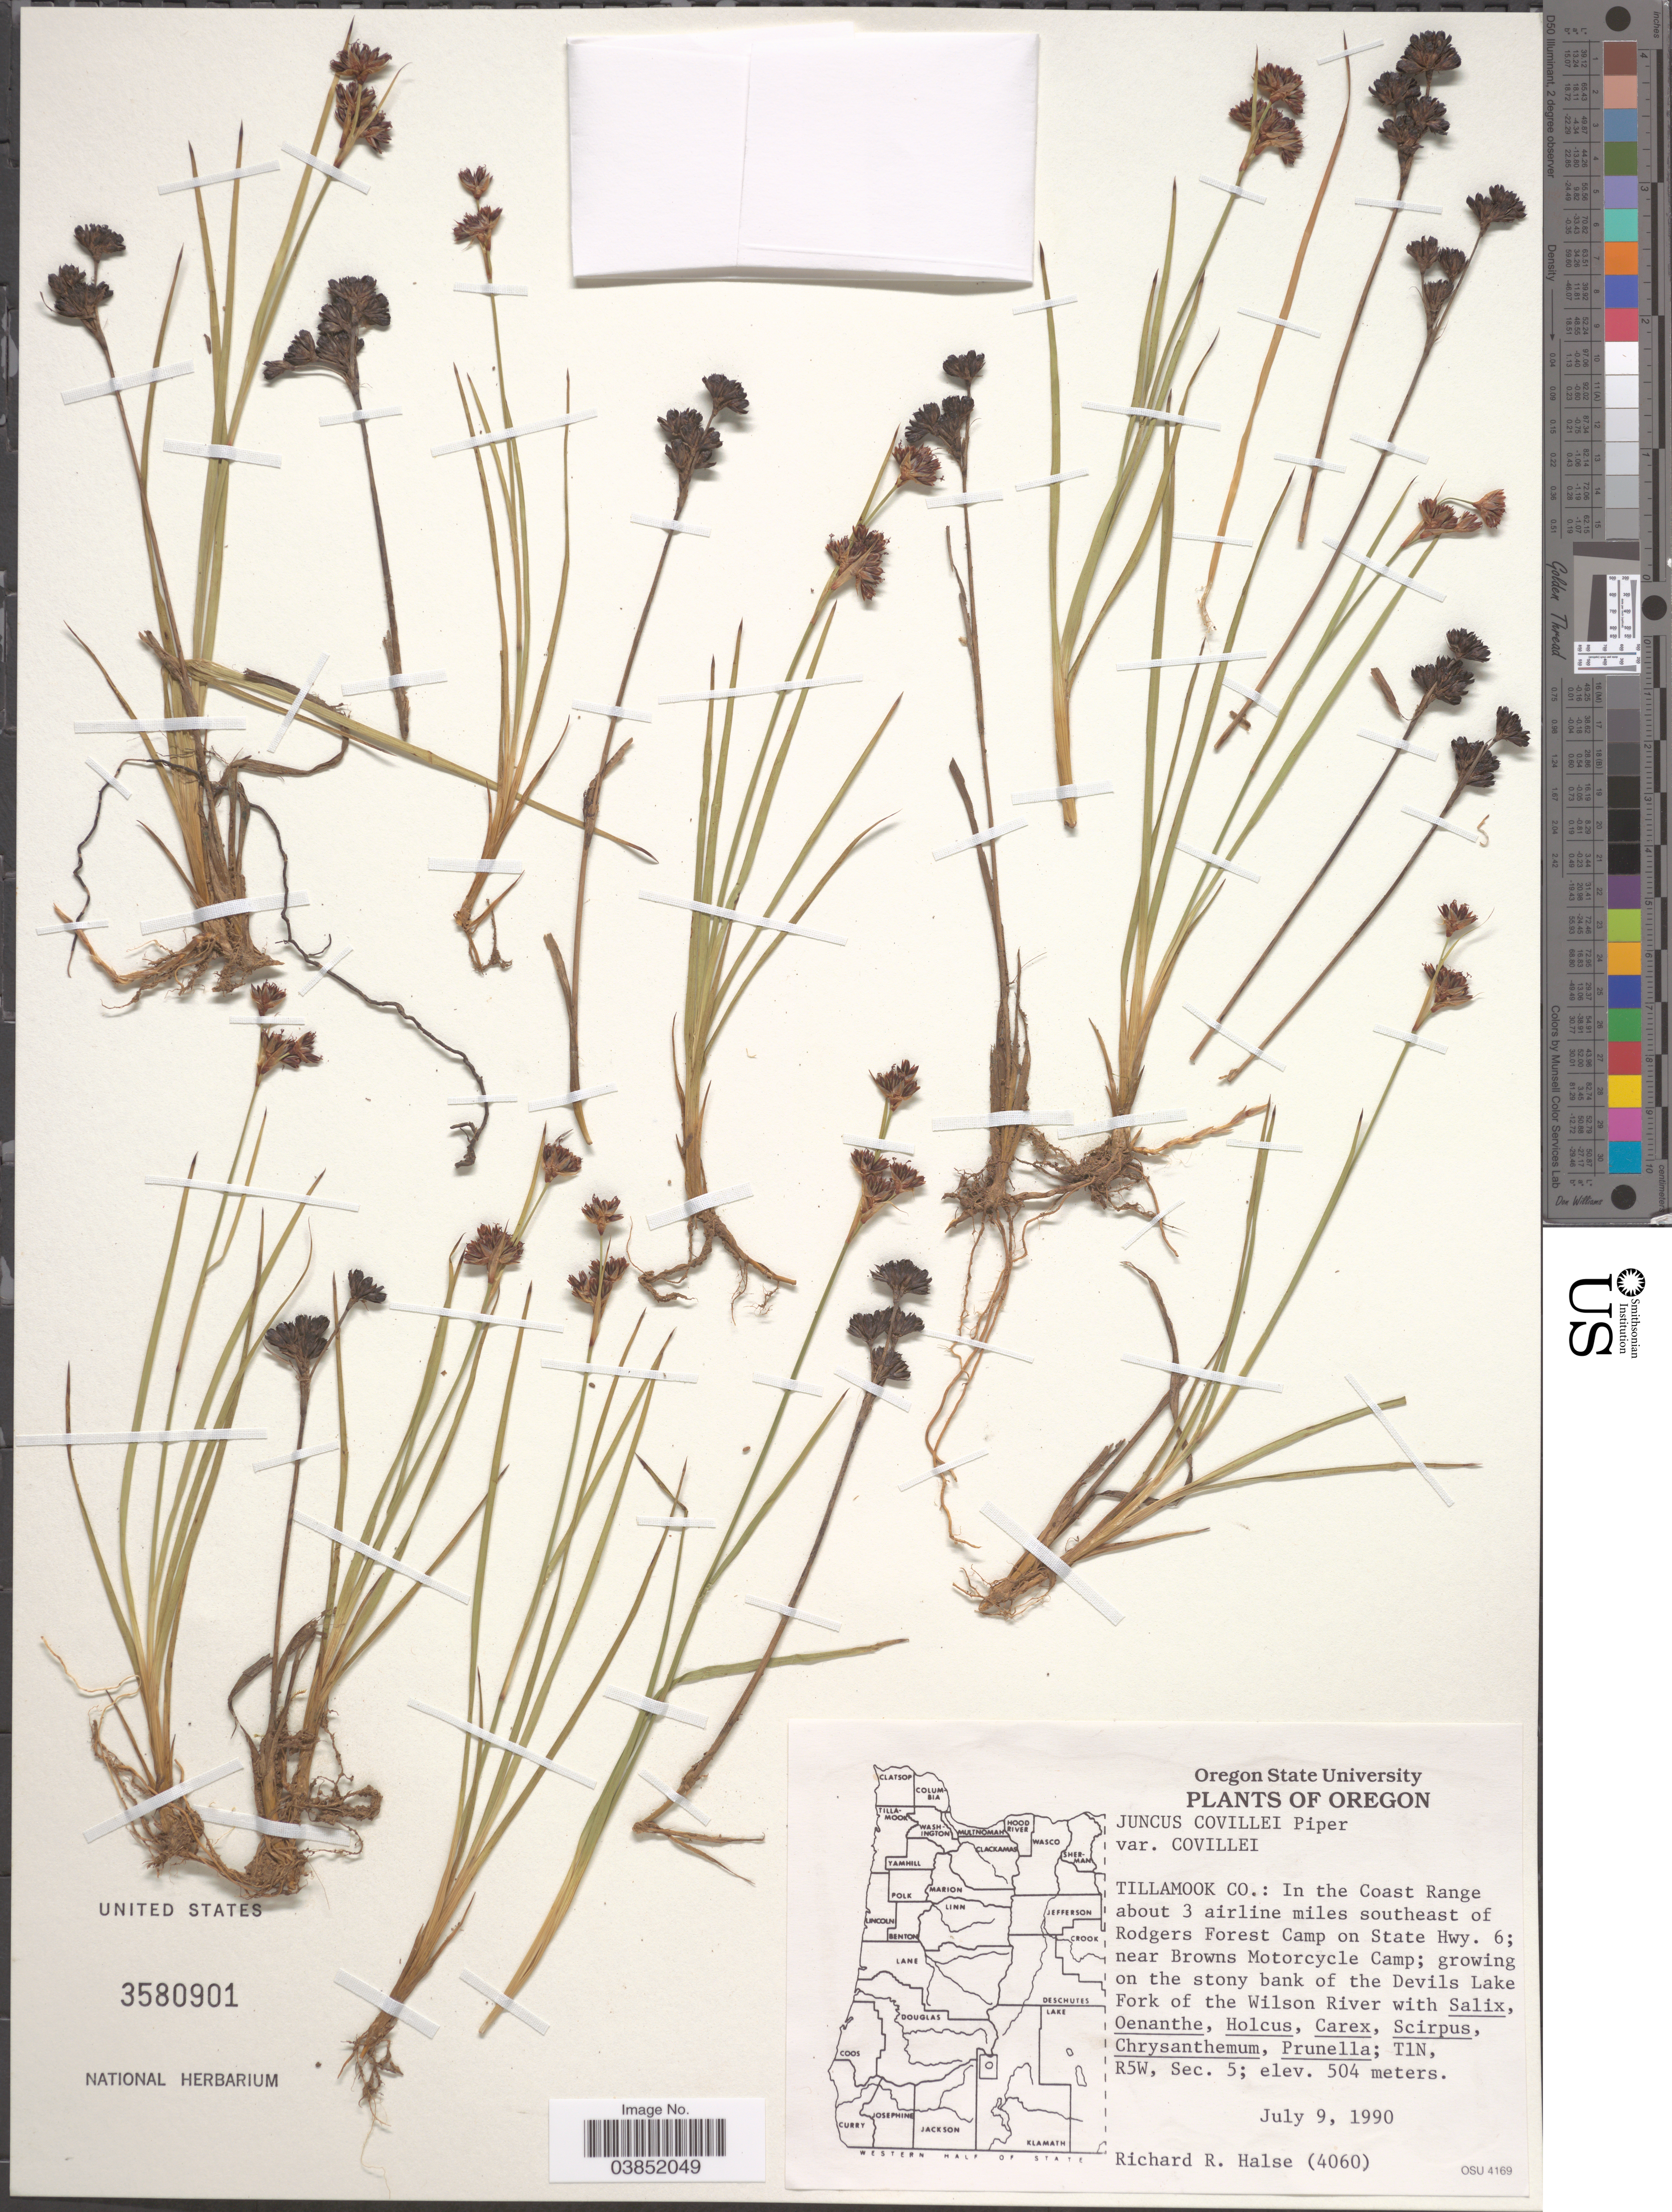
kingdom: Plantae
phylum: Tracheophyta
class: Liliopsida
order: Poales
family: Juncaceae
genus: Juncus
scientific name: Juncus covillei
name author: Piper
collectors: R. Halse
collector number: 4060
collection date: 1990-07-09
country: United States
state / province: Oregon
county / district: Tillamook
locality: Tillamook Co.: In the Coast Range about 3 airline miles southeast of Rodgers Forest Camp on State Hwy. 6; near Browns Motorcycle Camp; growing on the stony bank of the Devils Lake Fork of the Wilson River. R5W, Sec. 5.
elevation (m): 504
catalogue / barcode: US 3580901